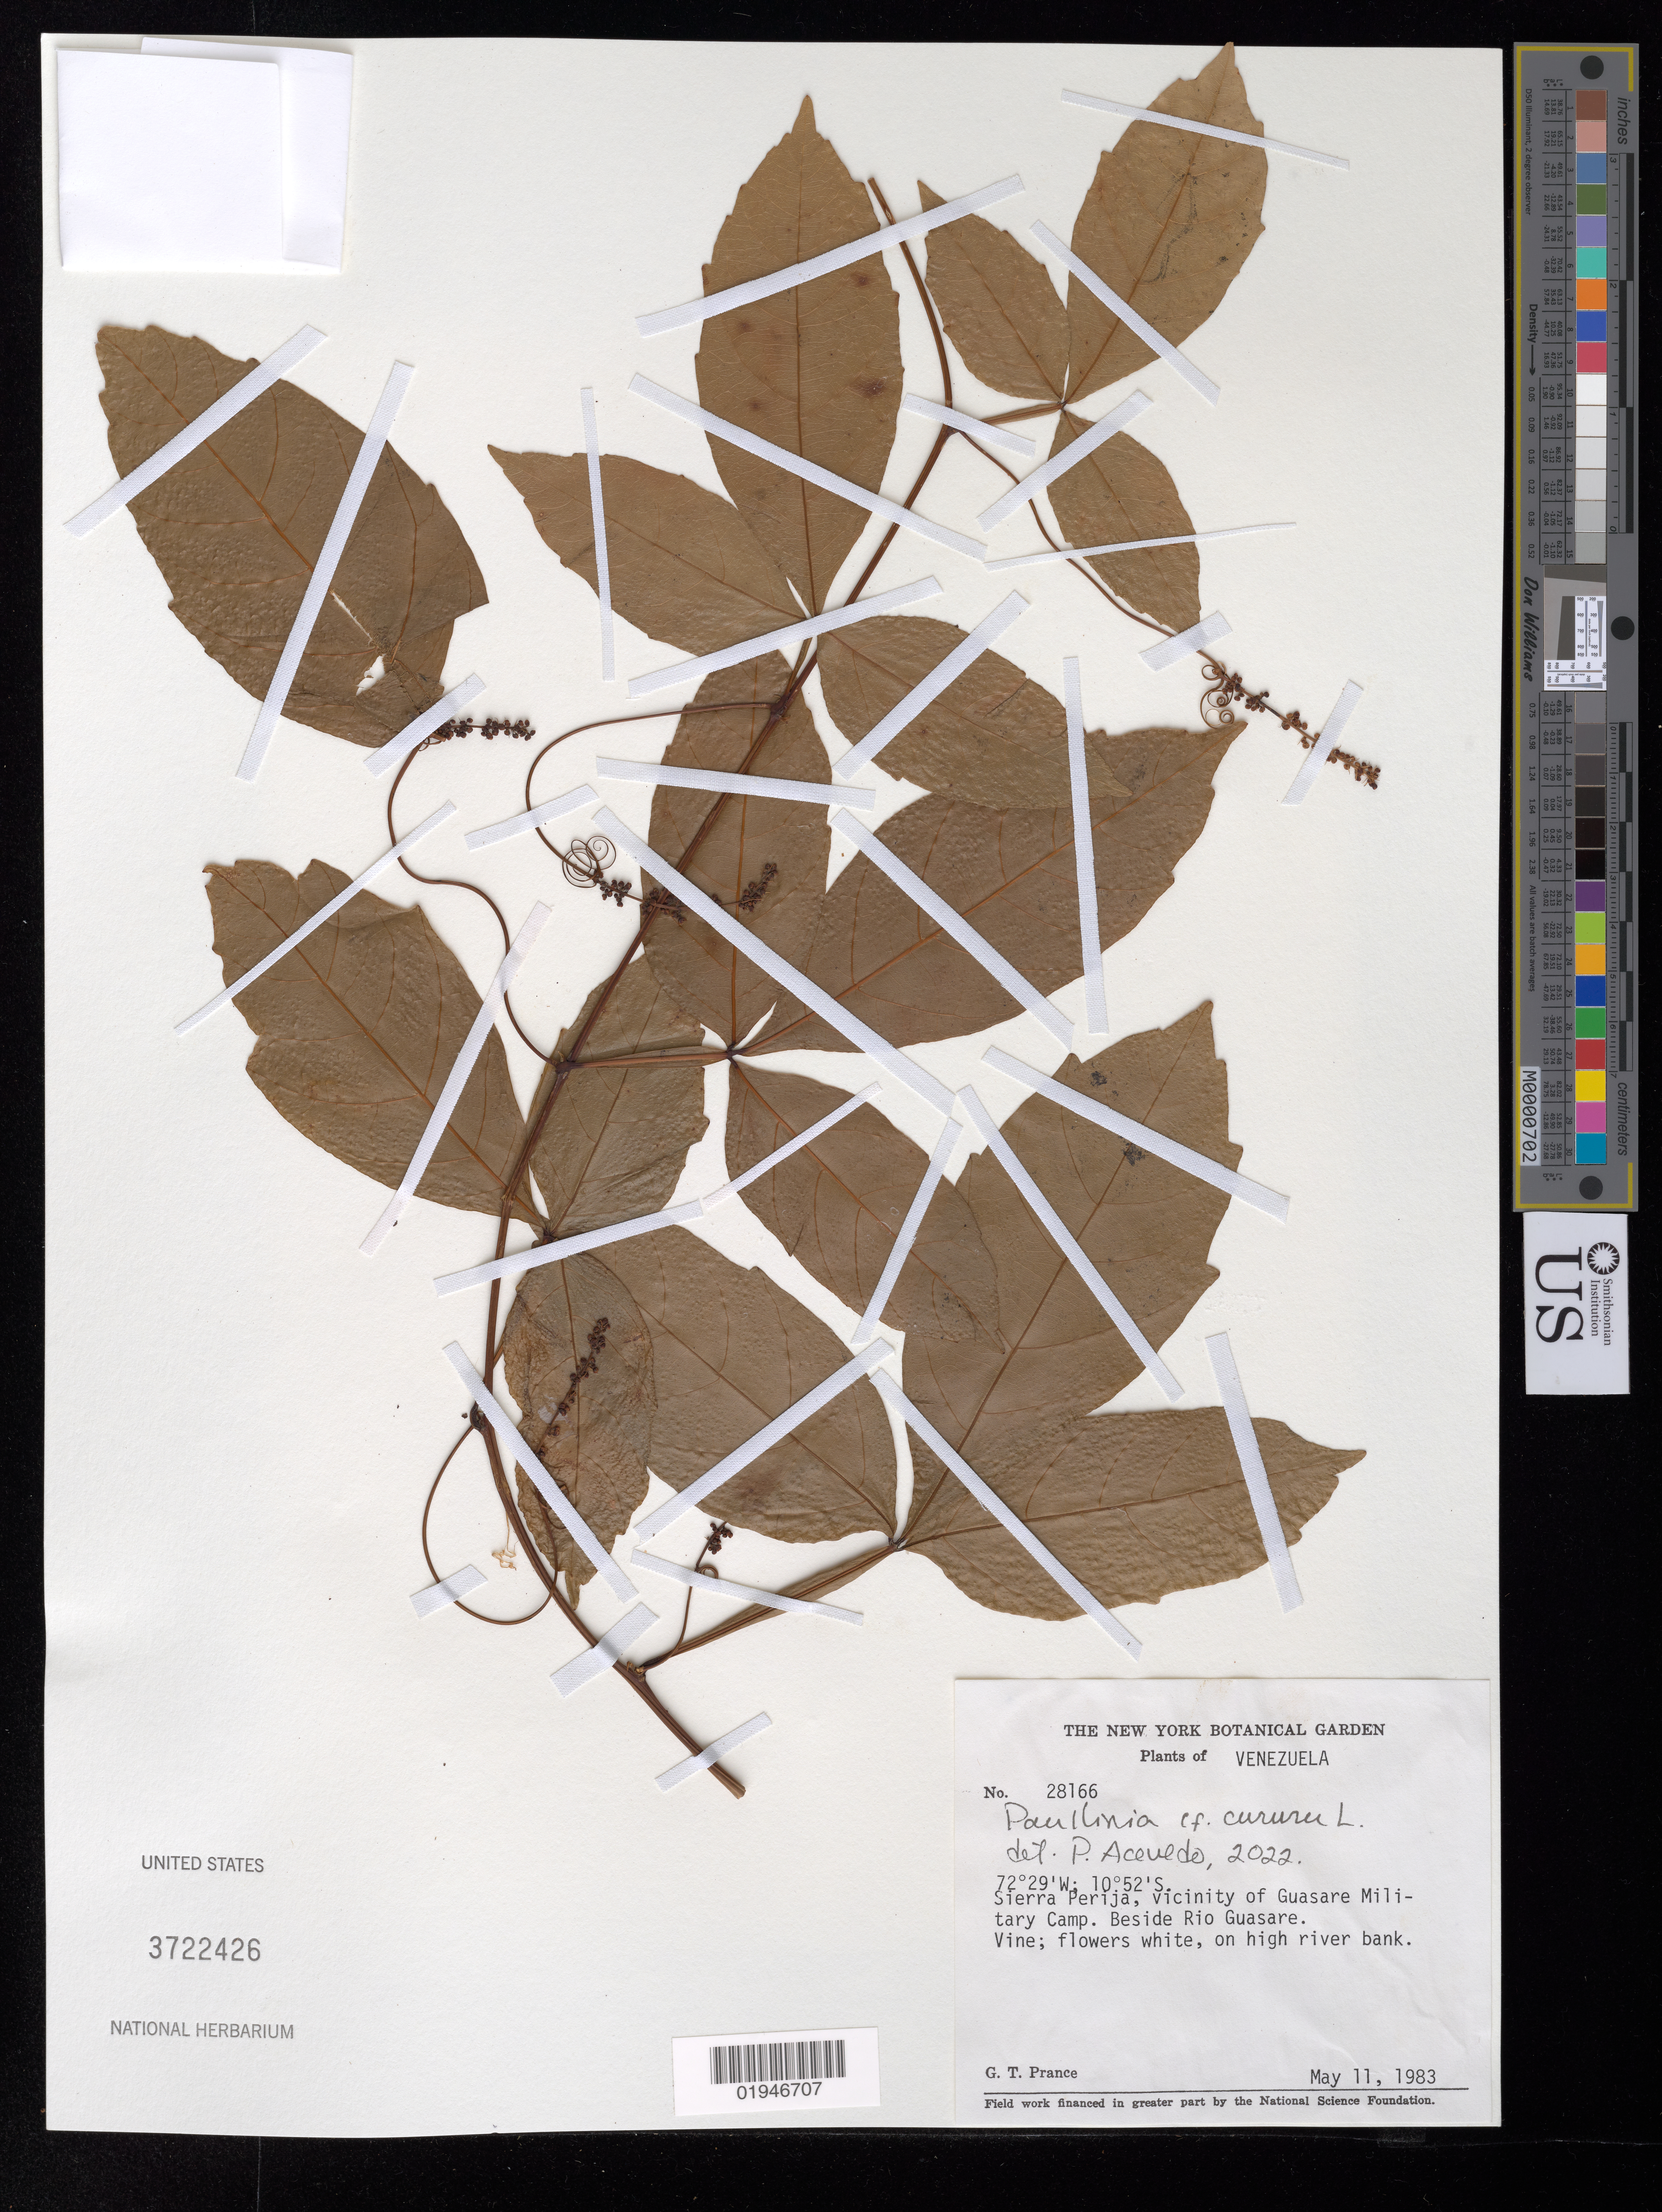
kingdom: Plantae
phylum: Tracheophyta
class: Magnoliopsida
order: Sapindales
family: Sapindaceae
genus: Paullinia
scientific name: Paullinia cururu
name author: L.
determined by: Acevedo-Rodríguez, P., (BOT), Smithsonian Institution - National Museum of Natural History (UNITED STATES)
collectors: G. T. Prance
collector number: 28166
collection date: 1983-05-11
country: Venezuela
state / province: Zulia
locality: Sierra Perija, vicinity of Guasare Military Camp. Beside Rio Guasare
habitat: On high river bank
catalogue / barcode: US 3722426